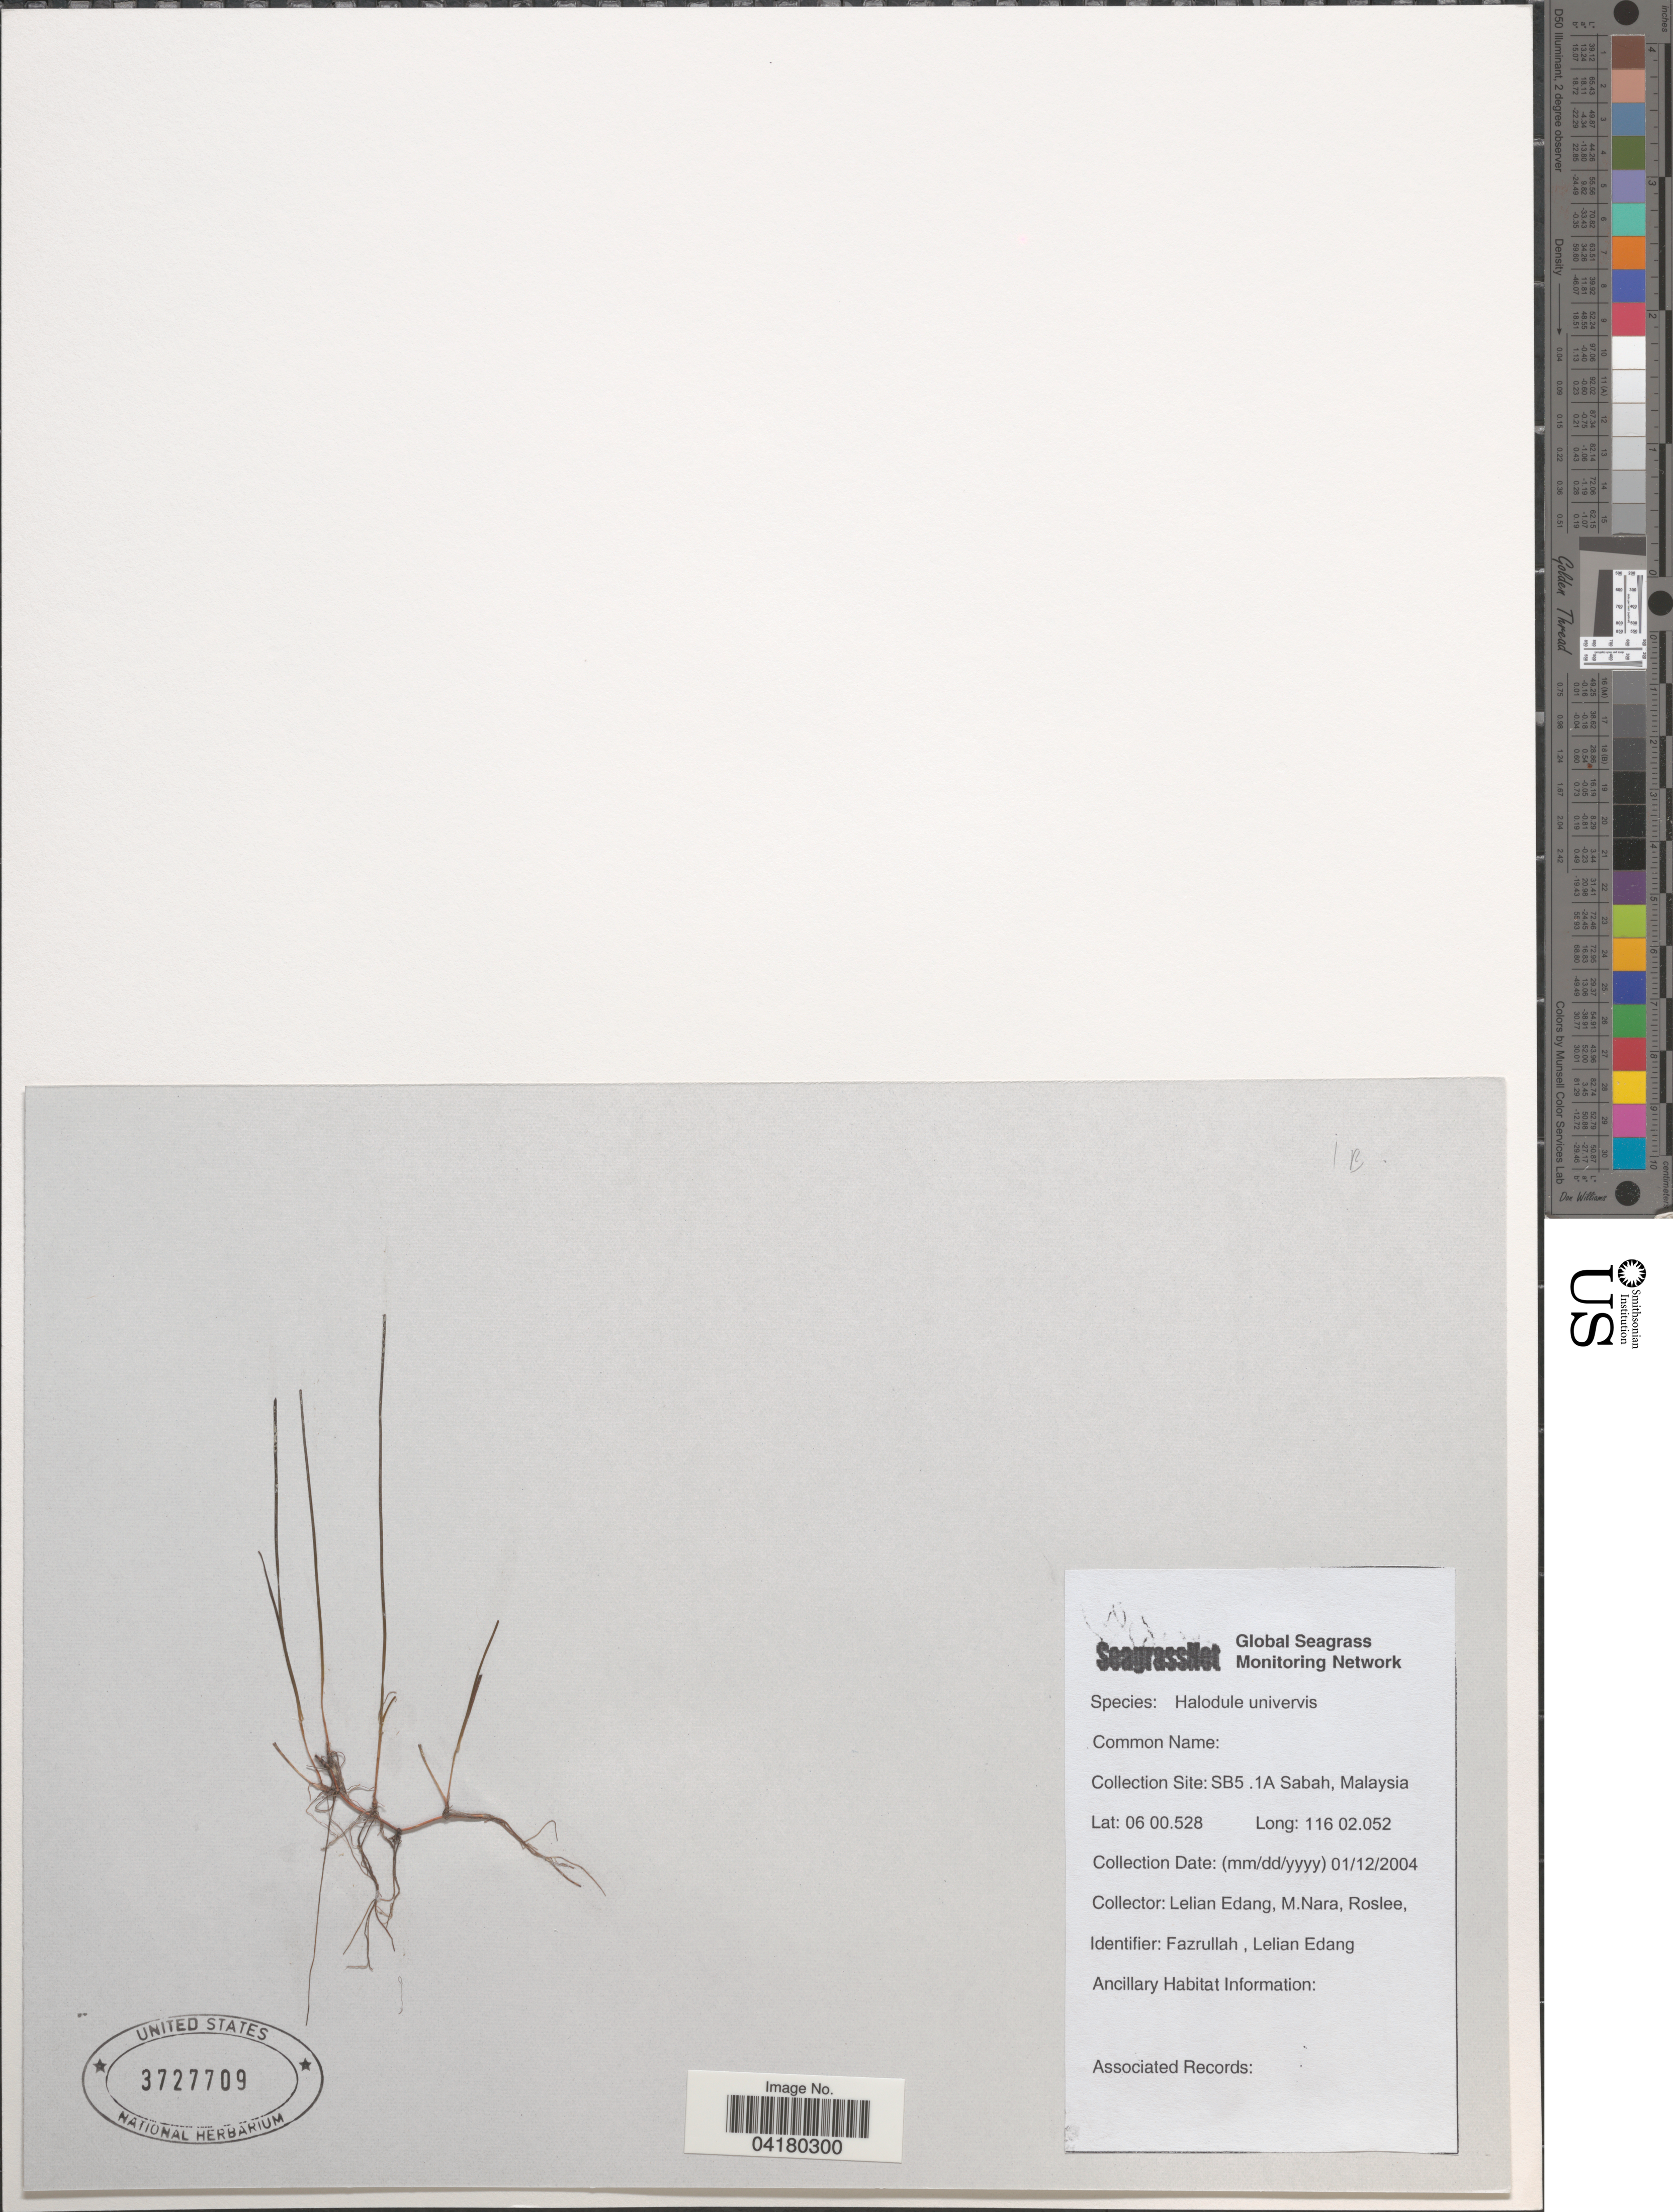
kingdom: Plantae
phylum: Tracheophyta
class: Liliopsida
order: Alismatales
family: Cymodoceaceae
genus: Halodule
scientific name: Halodule uninervis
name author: (Forssk.) Asch.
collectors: L. Edang, M. Nara & Roslee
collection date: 2004-01-12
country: Malaysia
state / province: Sabah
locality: SB5 .1A.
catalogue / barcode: US 3727709